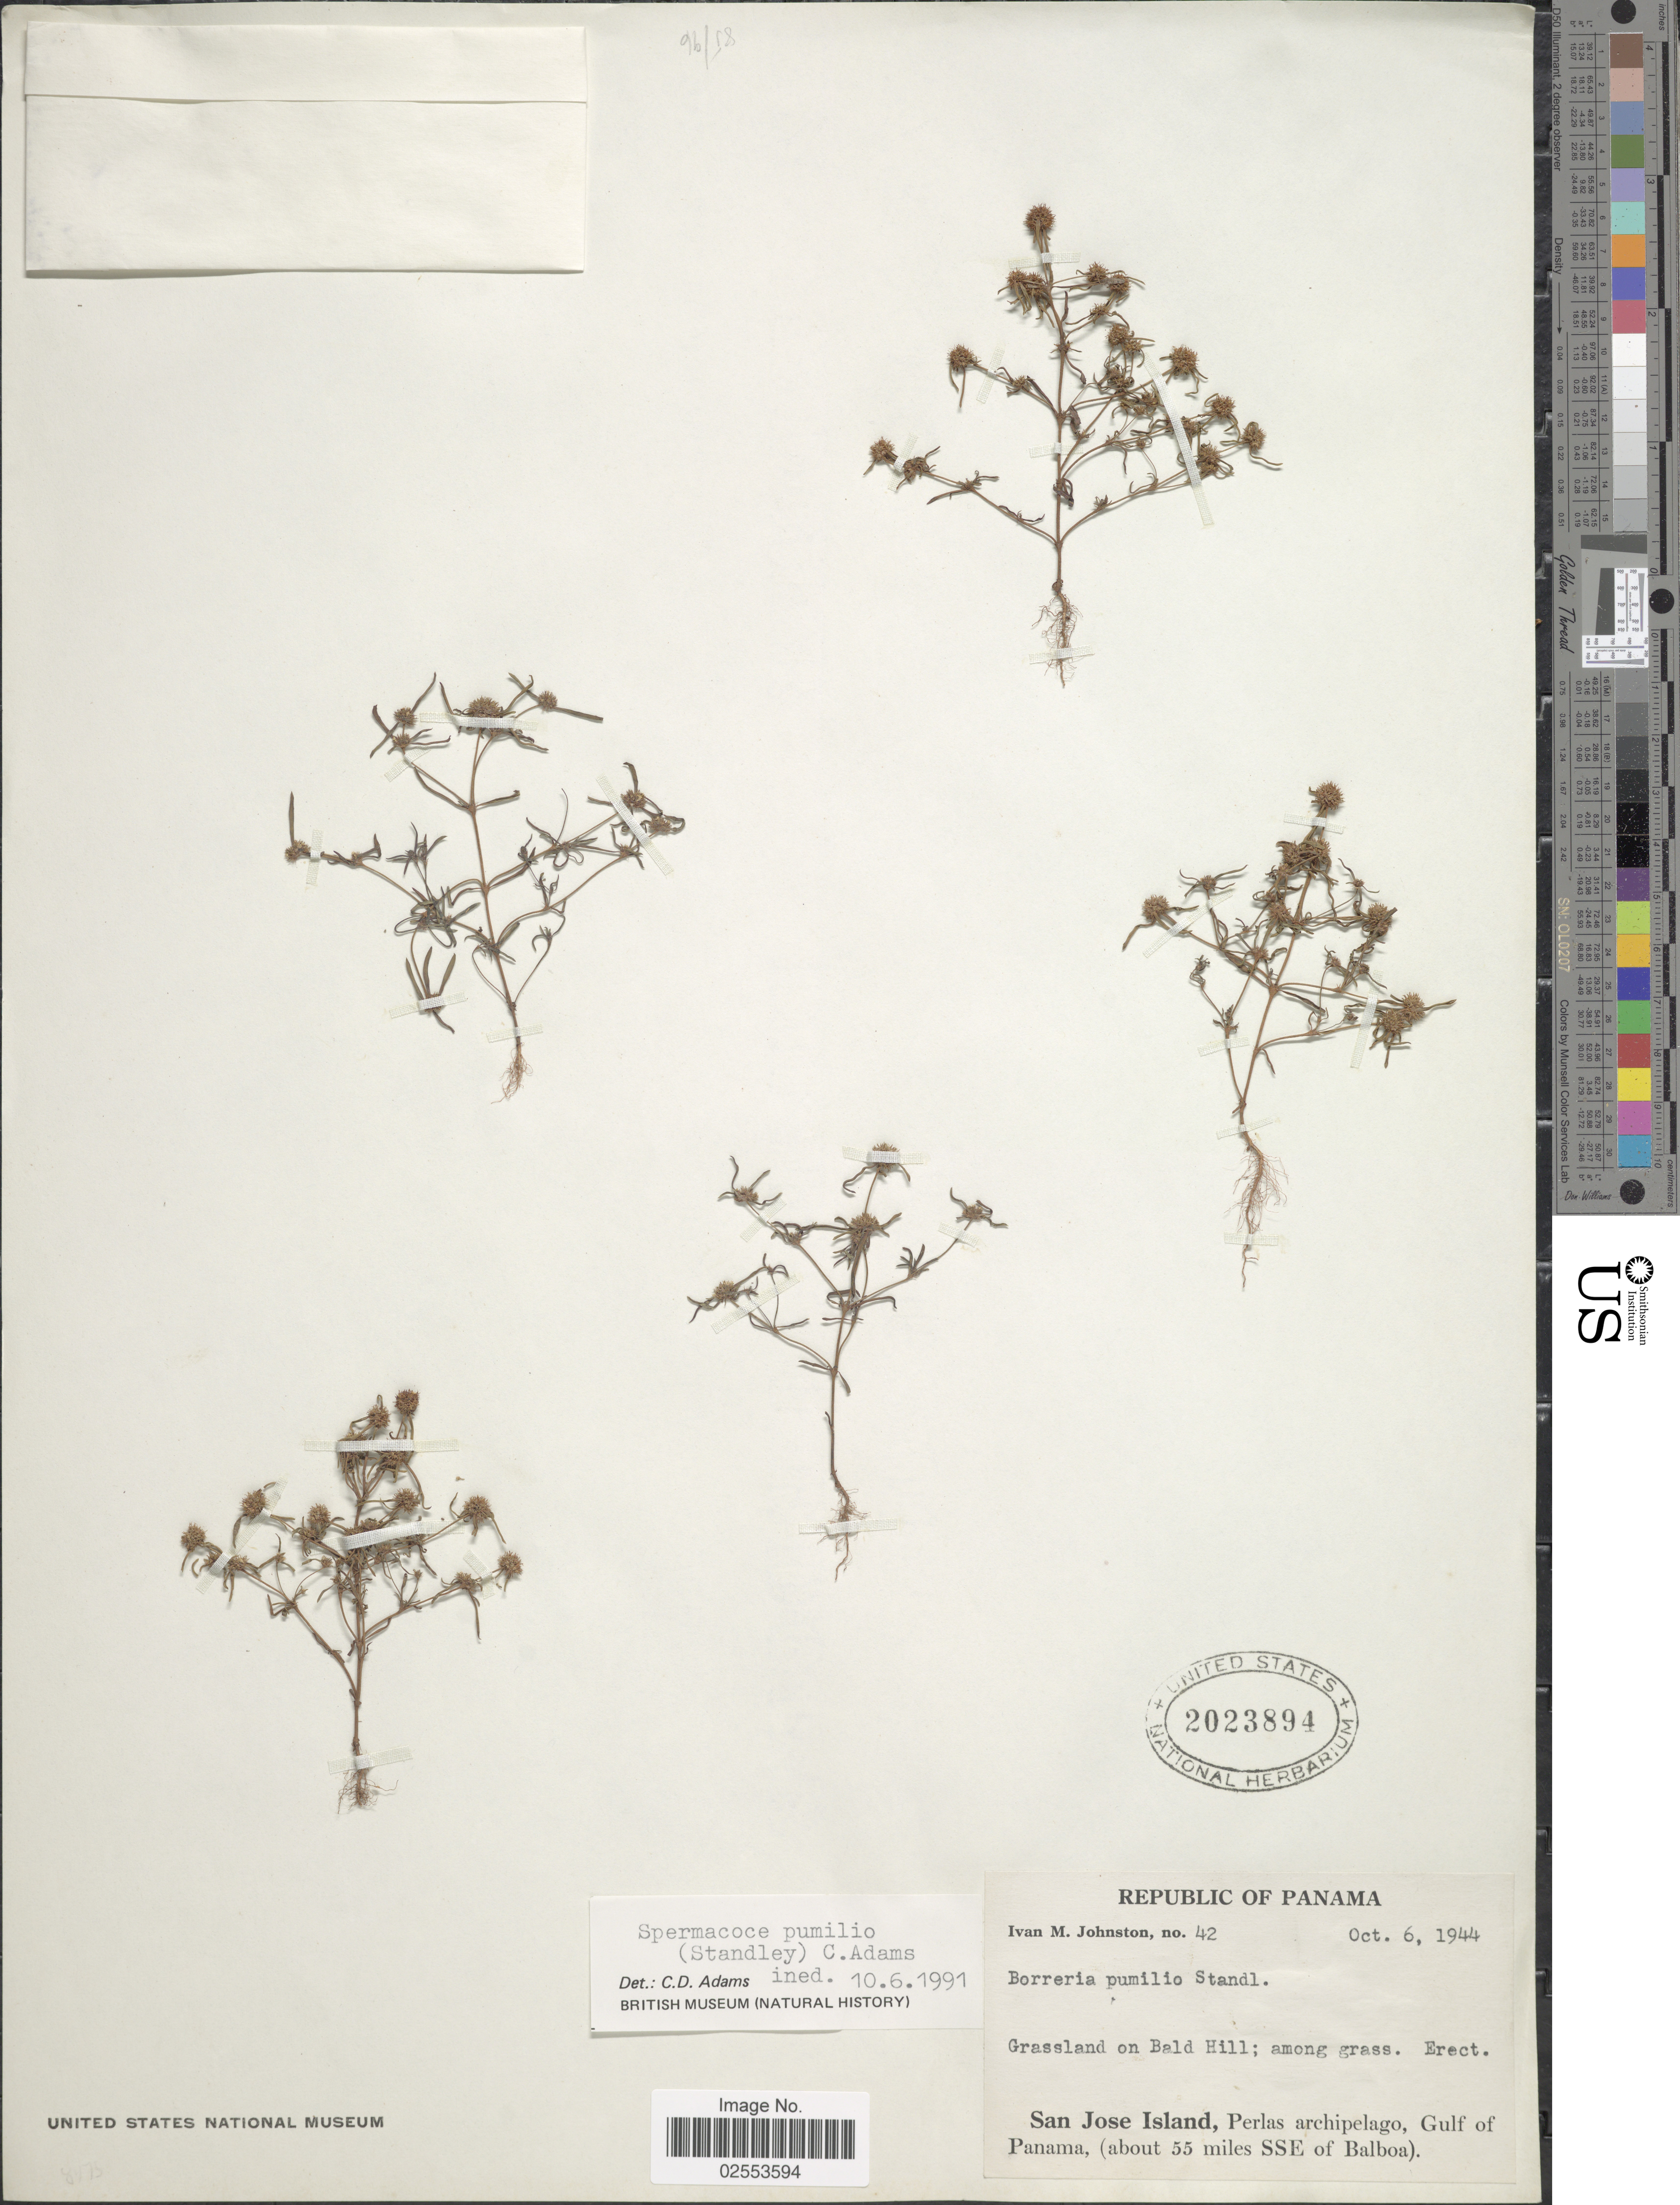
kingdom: Plantae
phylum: Tracheophyta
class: Magnoliopsida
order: Gentianales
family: Rubiaceae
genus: Spermacoce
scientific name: Spermacoce pumilio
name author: (Standl.) Govaerts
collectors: I.M. Johnston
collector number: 42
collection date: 1944-10-06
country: Panama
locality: San Jose Island, Perlas Archipelago, Gulf of Panama (about 55 miles SSE of Balboa). Bald Hill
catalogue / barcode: US 2023894